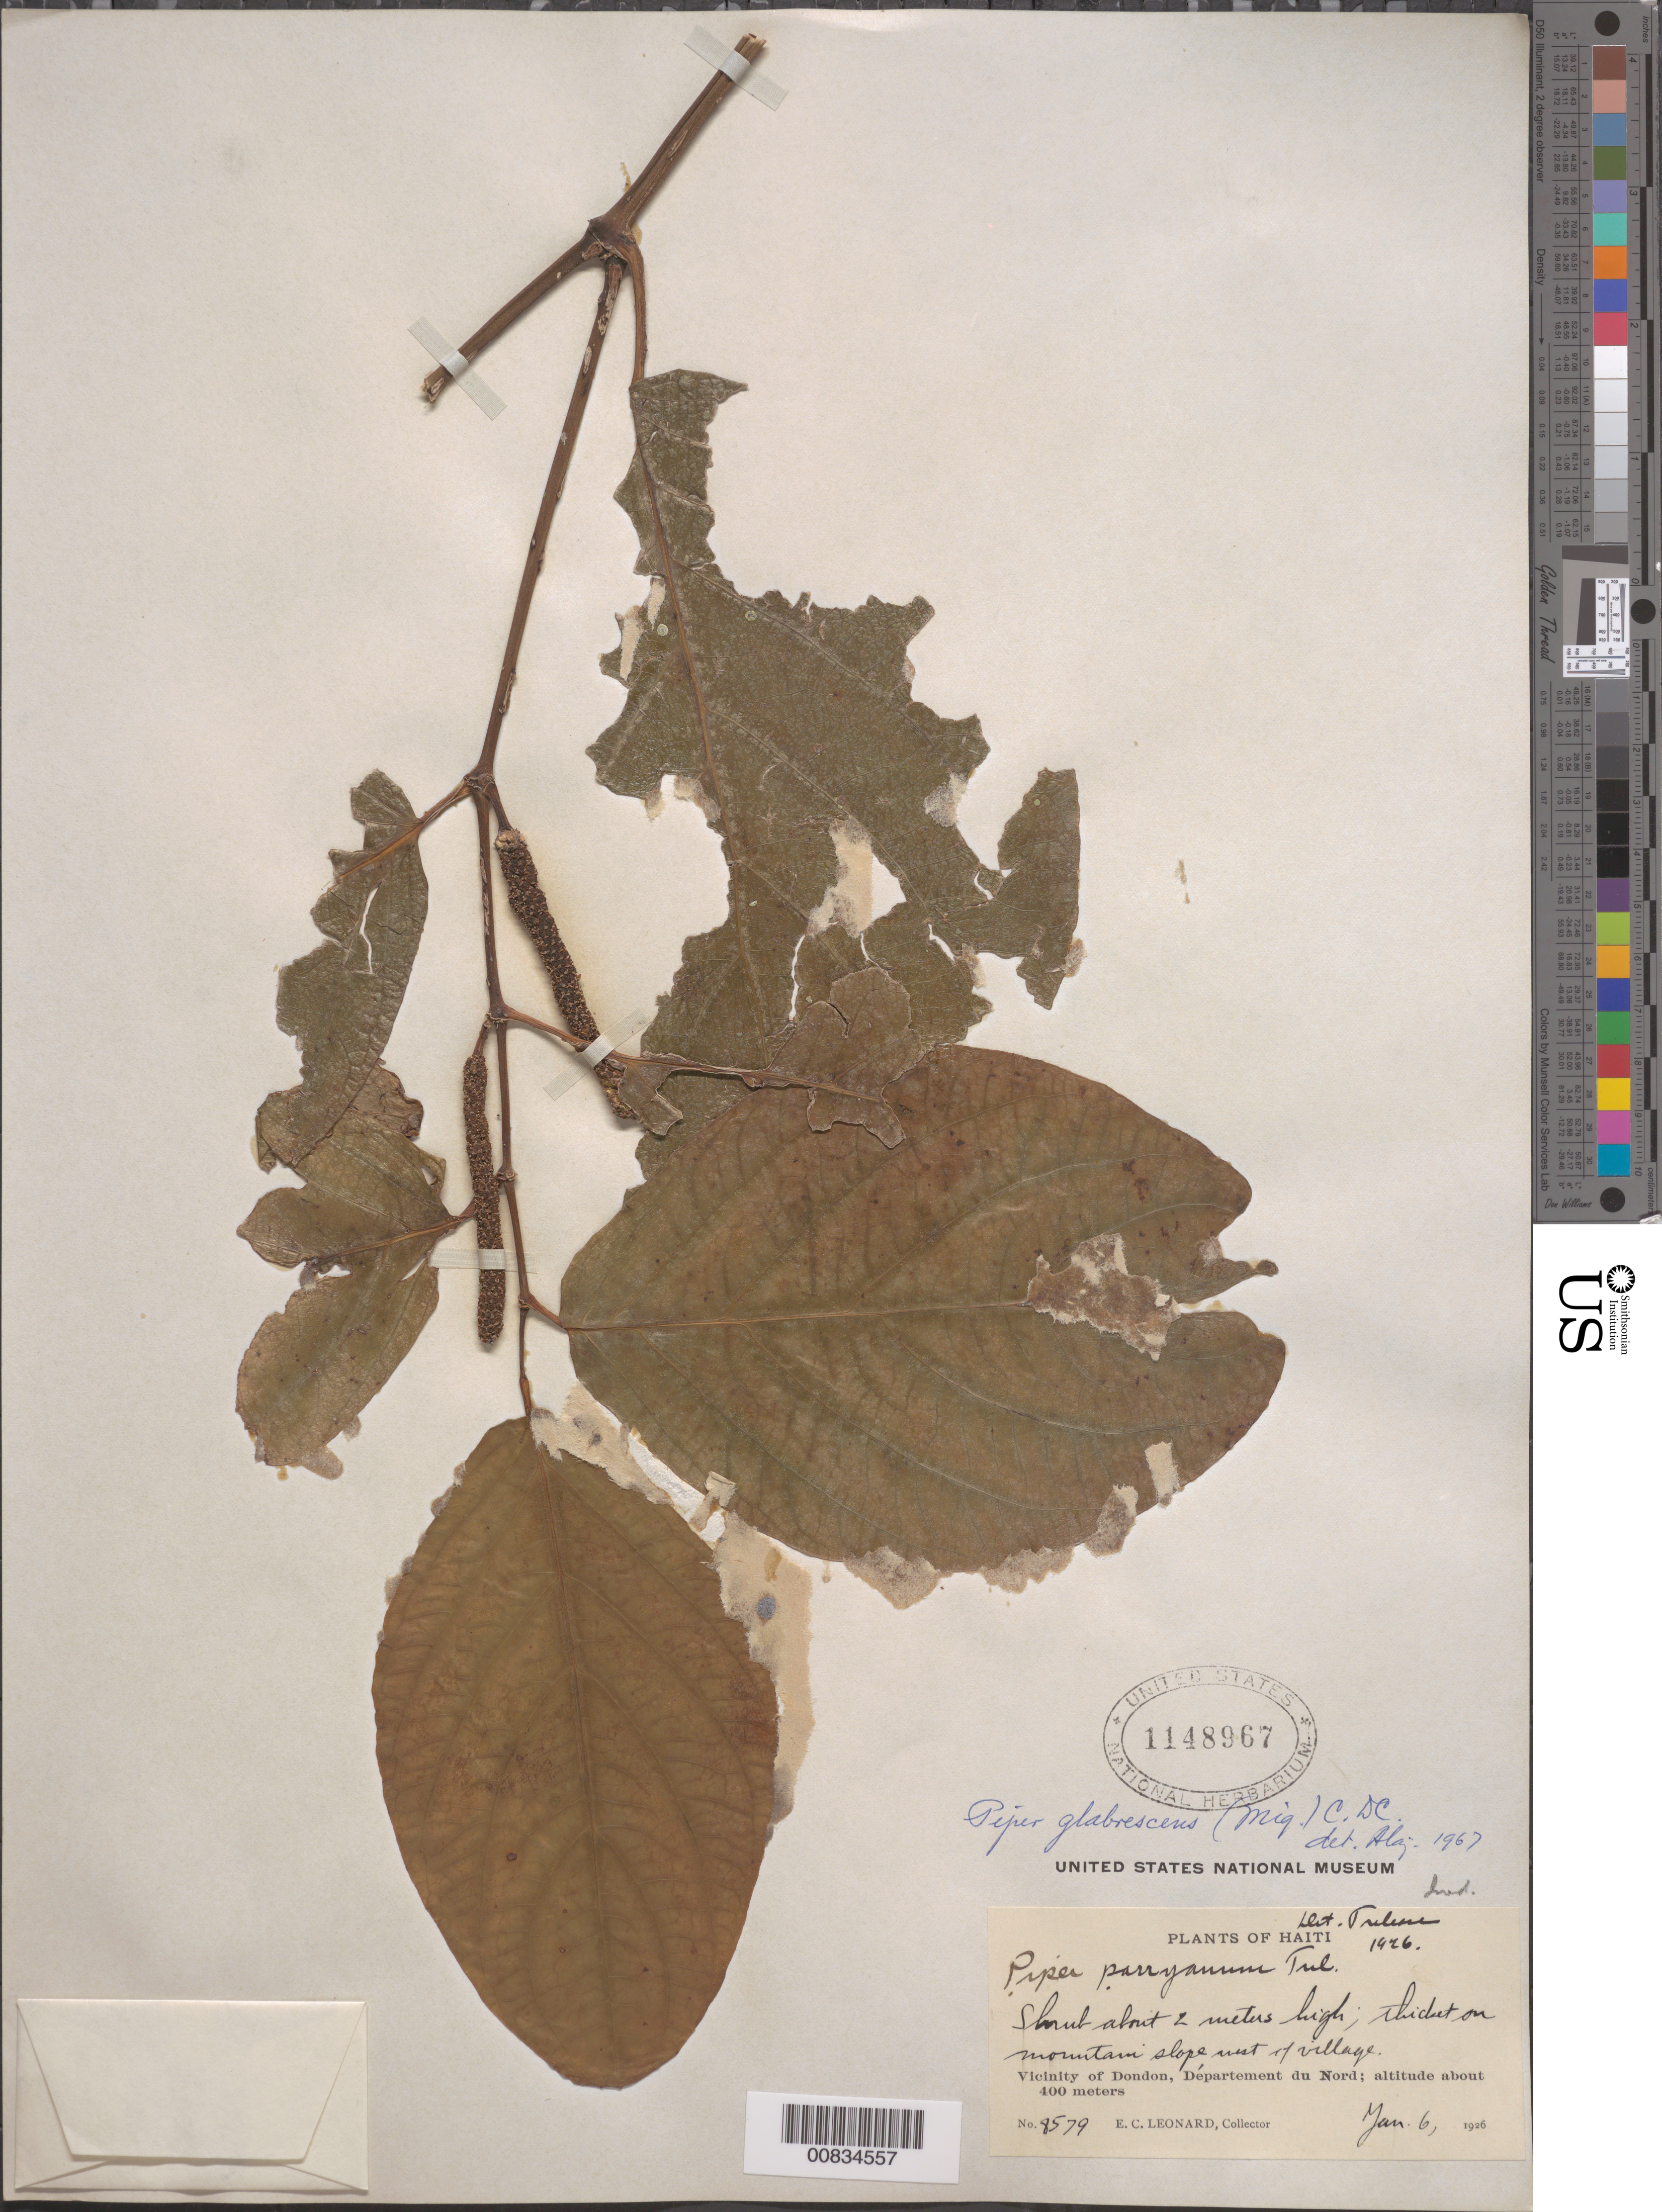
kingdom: Plantae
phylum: Tracheophyta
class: Magnoliopsida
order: Piperales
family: Piperaceae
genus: Piper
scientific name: Piper glabrescens var. venezuelense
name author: (C. DC.) Trel. & Yunck.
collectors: E. C. Leonard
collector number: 8579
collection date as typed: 06 Jan 1926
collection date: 1926-01-06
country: Haiti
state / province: Nord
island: Hispaniola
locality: Vicinity of Dondon. Mountain slope west of village.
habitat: Thicket on mountain.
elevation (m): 400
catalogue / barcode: US 1148967